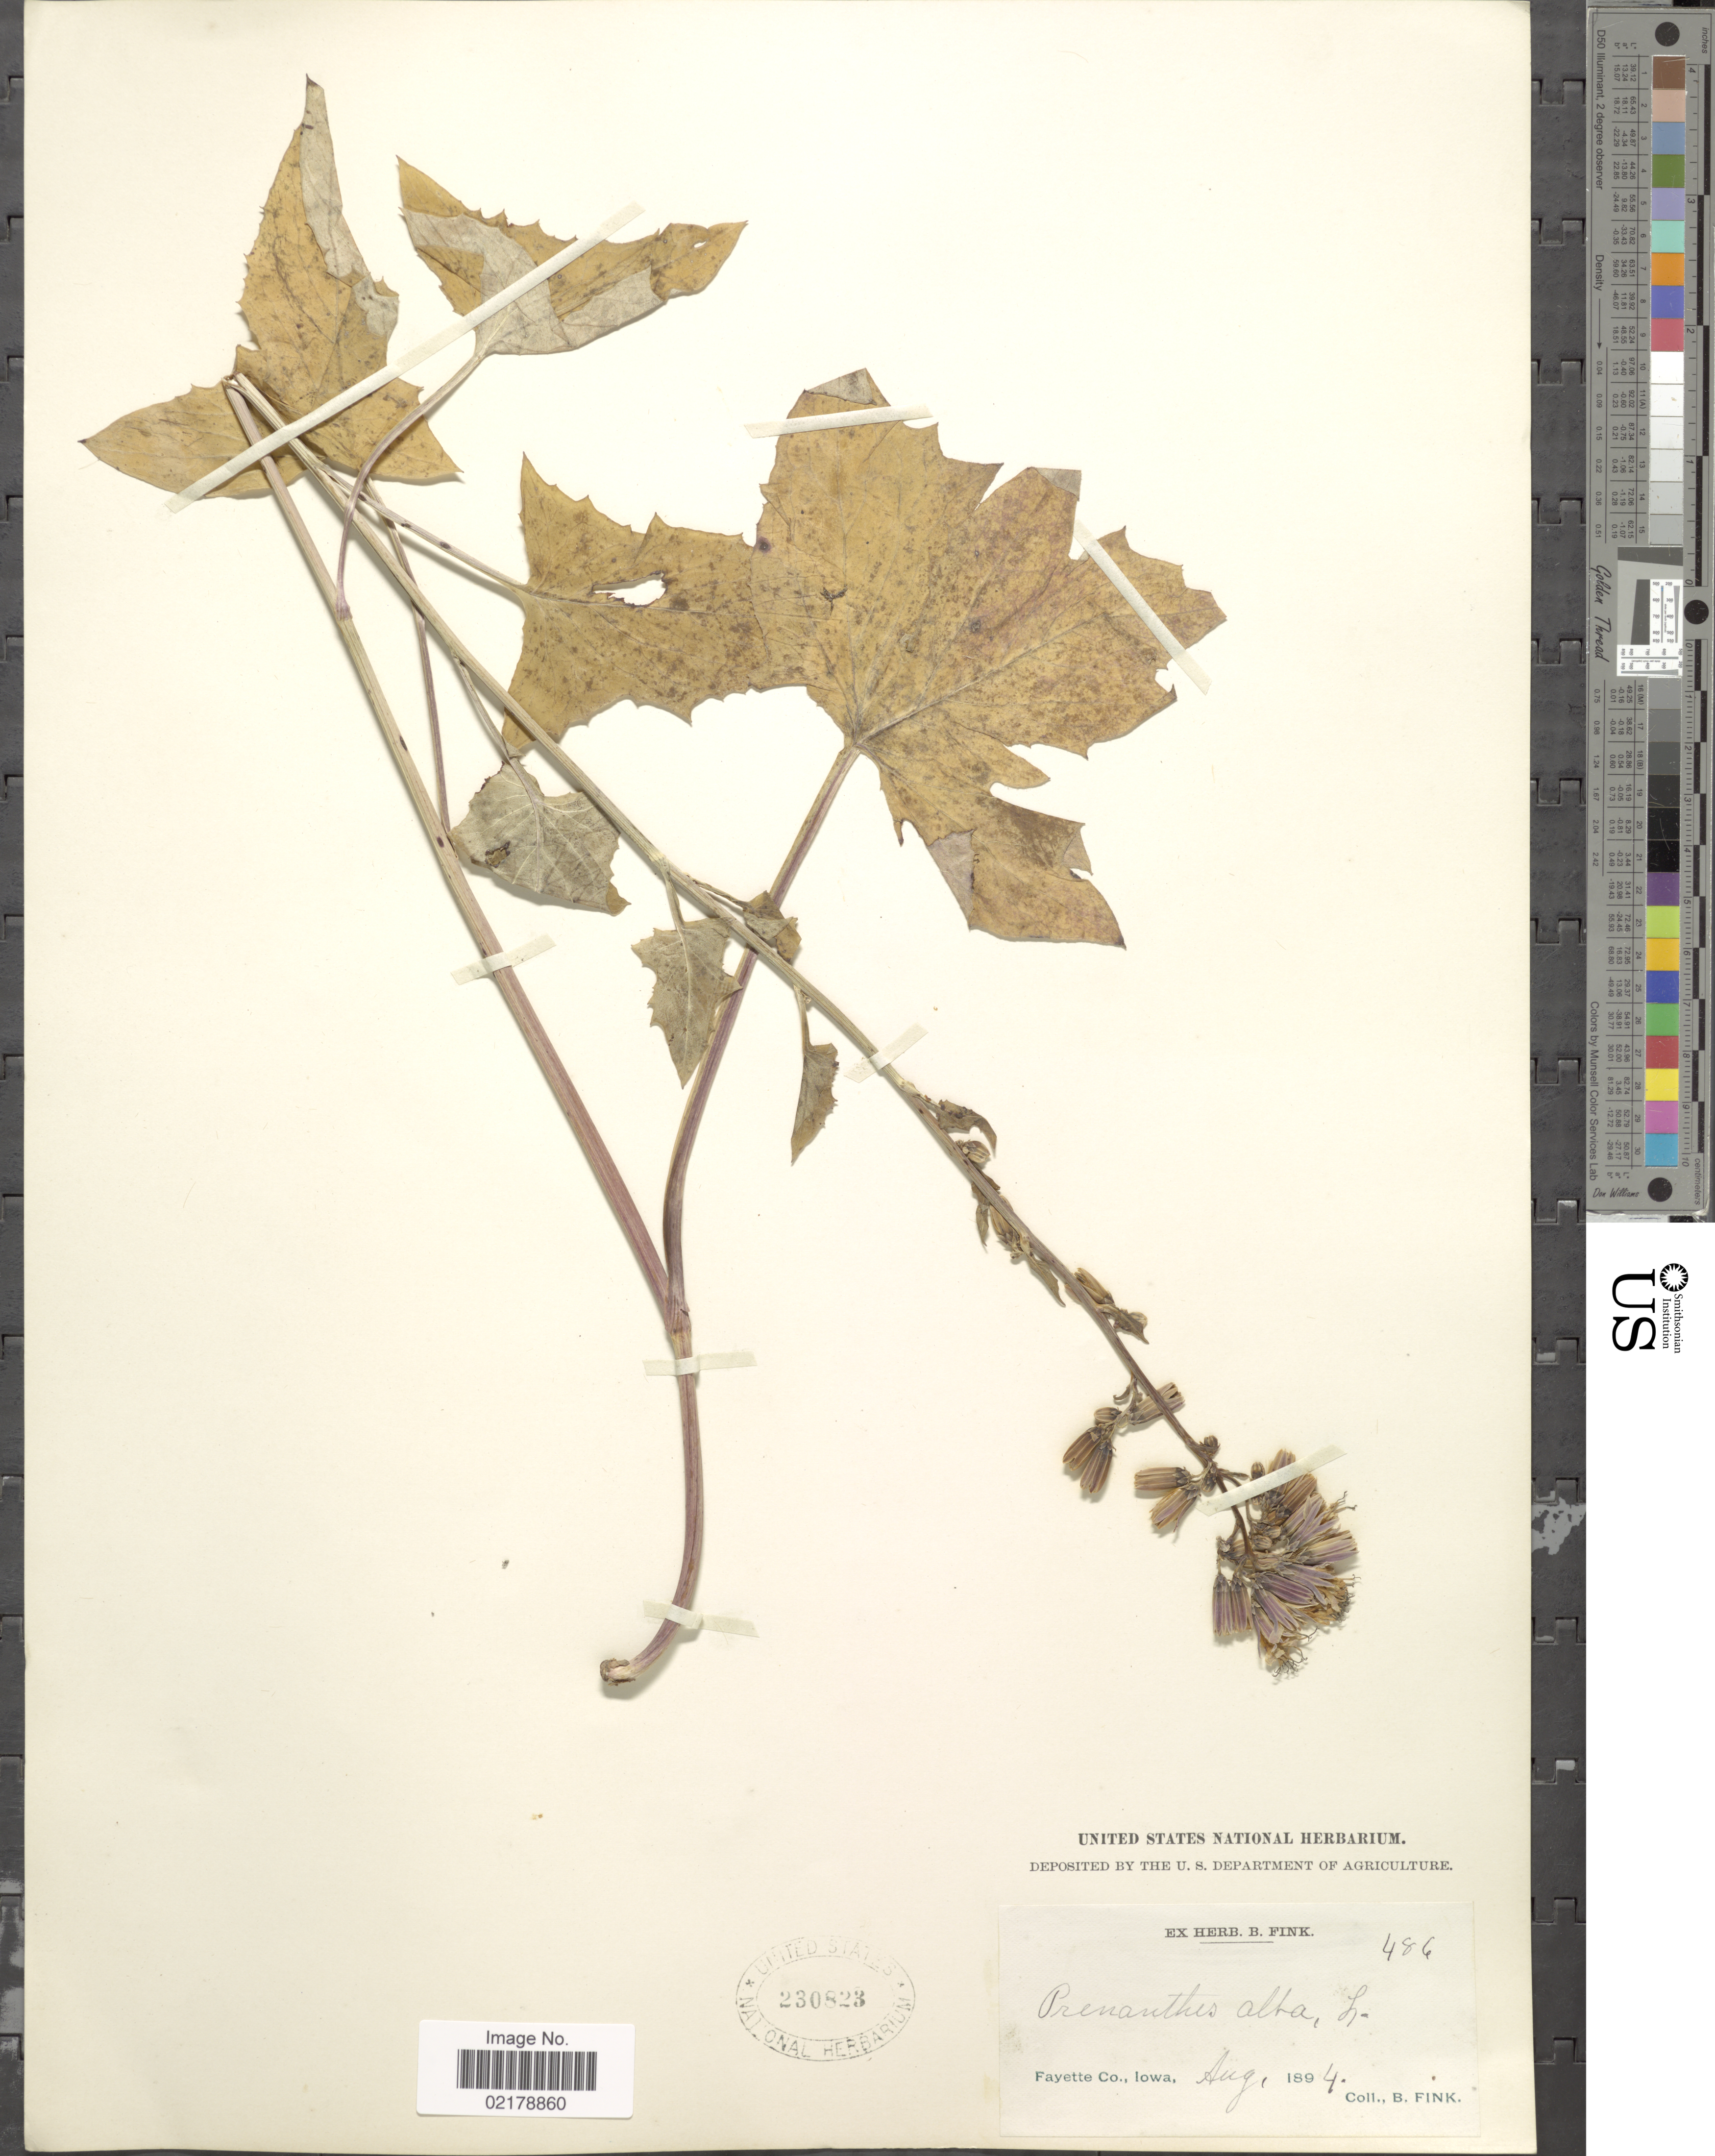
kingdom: Plantae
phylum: Tracheophyta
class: Magnoliopsida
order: Asterales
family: Asteraceae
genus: Nabalus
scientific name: Nabalus albus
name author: (L.) Hook.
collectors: B. Fink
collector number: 486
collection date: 1894-08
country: United States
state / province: Iowa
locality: Fayette Co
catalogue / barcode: US 230823